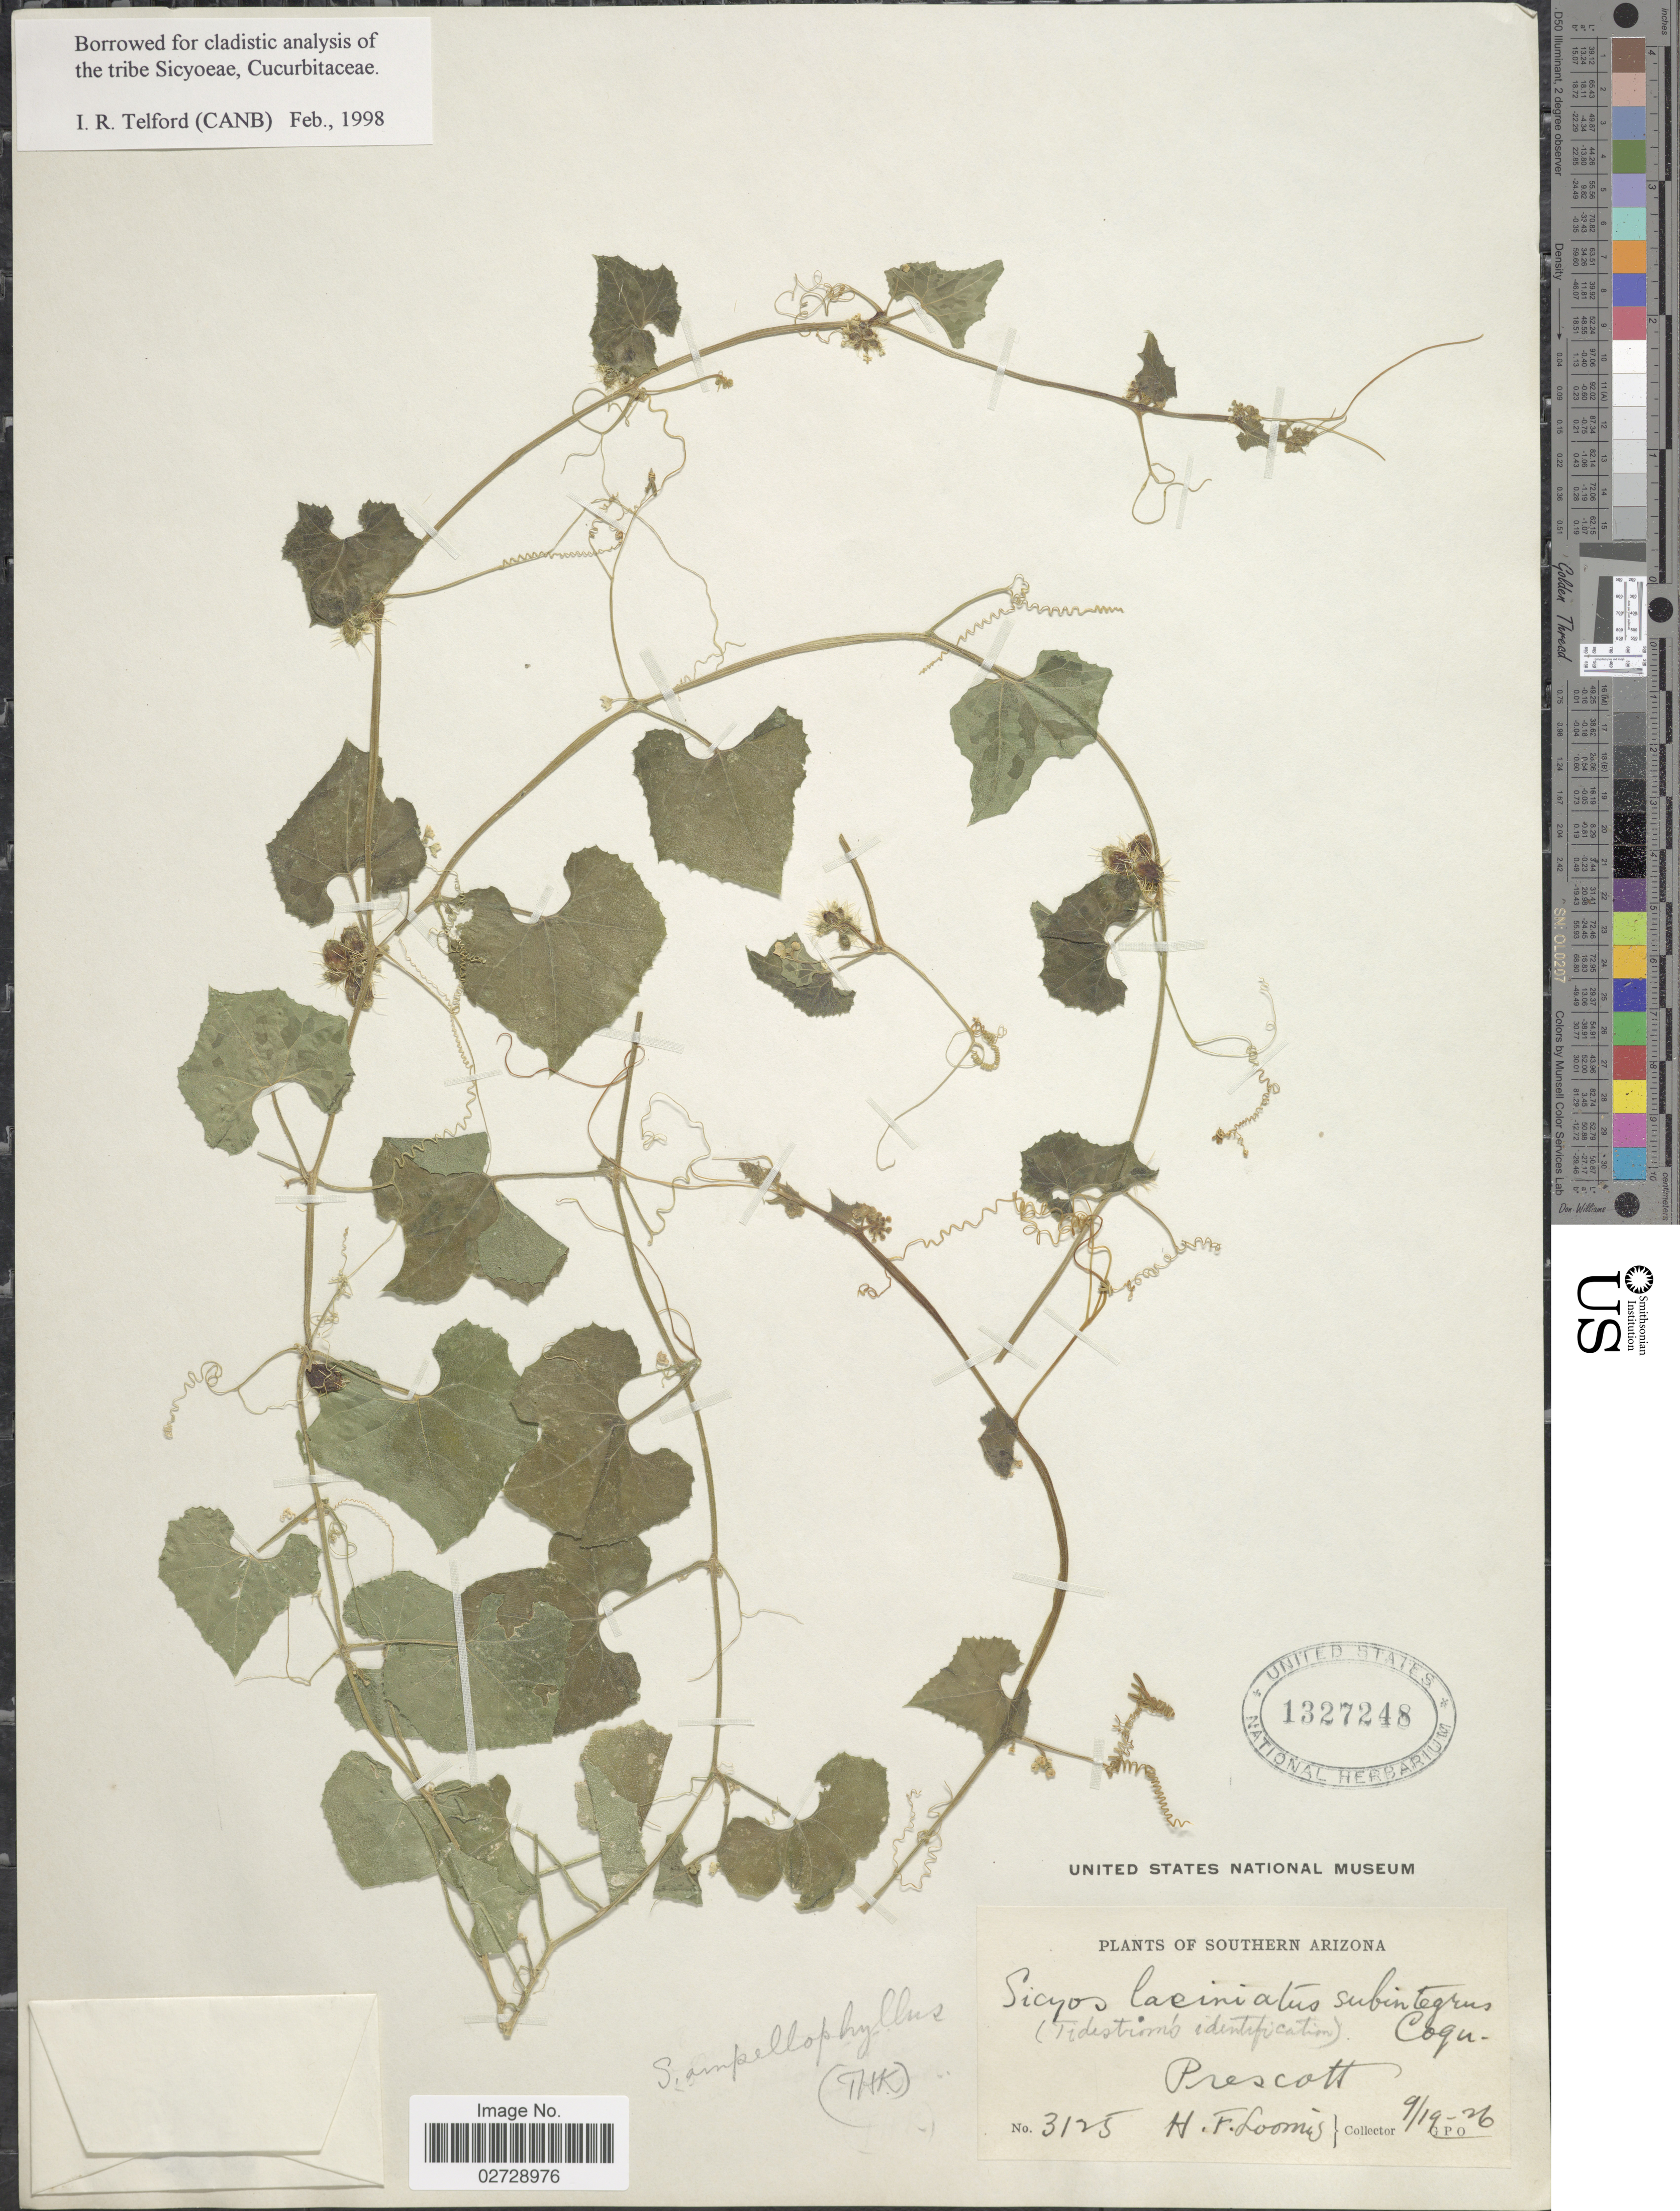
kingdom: Plantae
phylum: Tracheophyta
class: Magnoliopsida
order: Cucurbitales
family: Cucurbitaceae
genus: Sicyos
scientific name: Sicyos laciniatus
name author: L.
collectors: H. F. Loomis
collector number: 3125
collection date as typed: Transcribed d/m/y: 19/9/26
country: United States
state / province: Arizona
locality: Southern Arziona, Prescott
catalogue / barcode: US 1327248